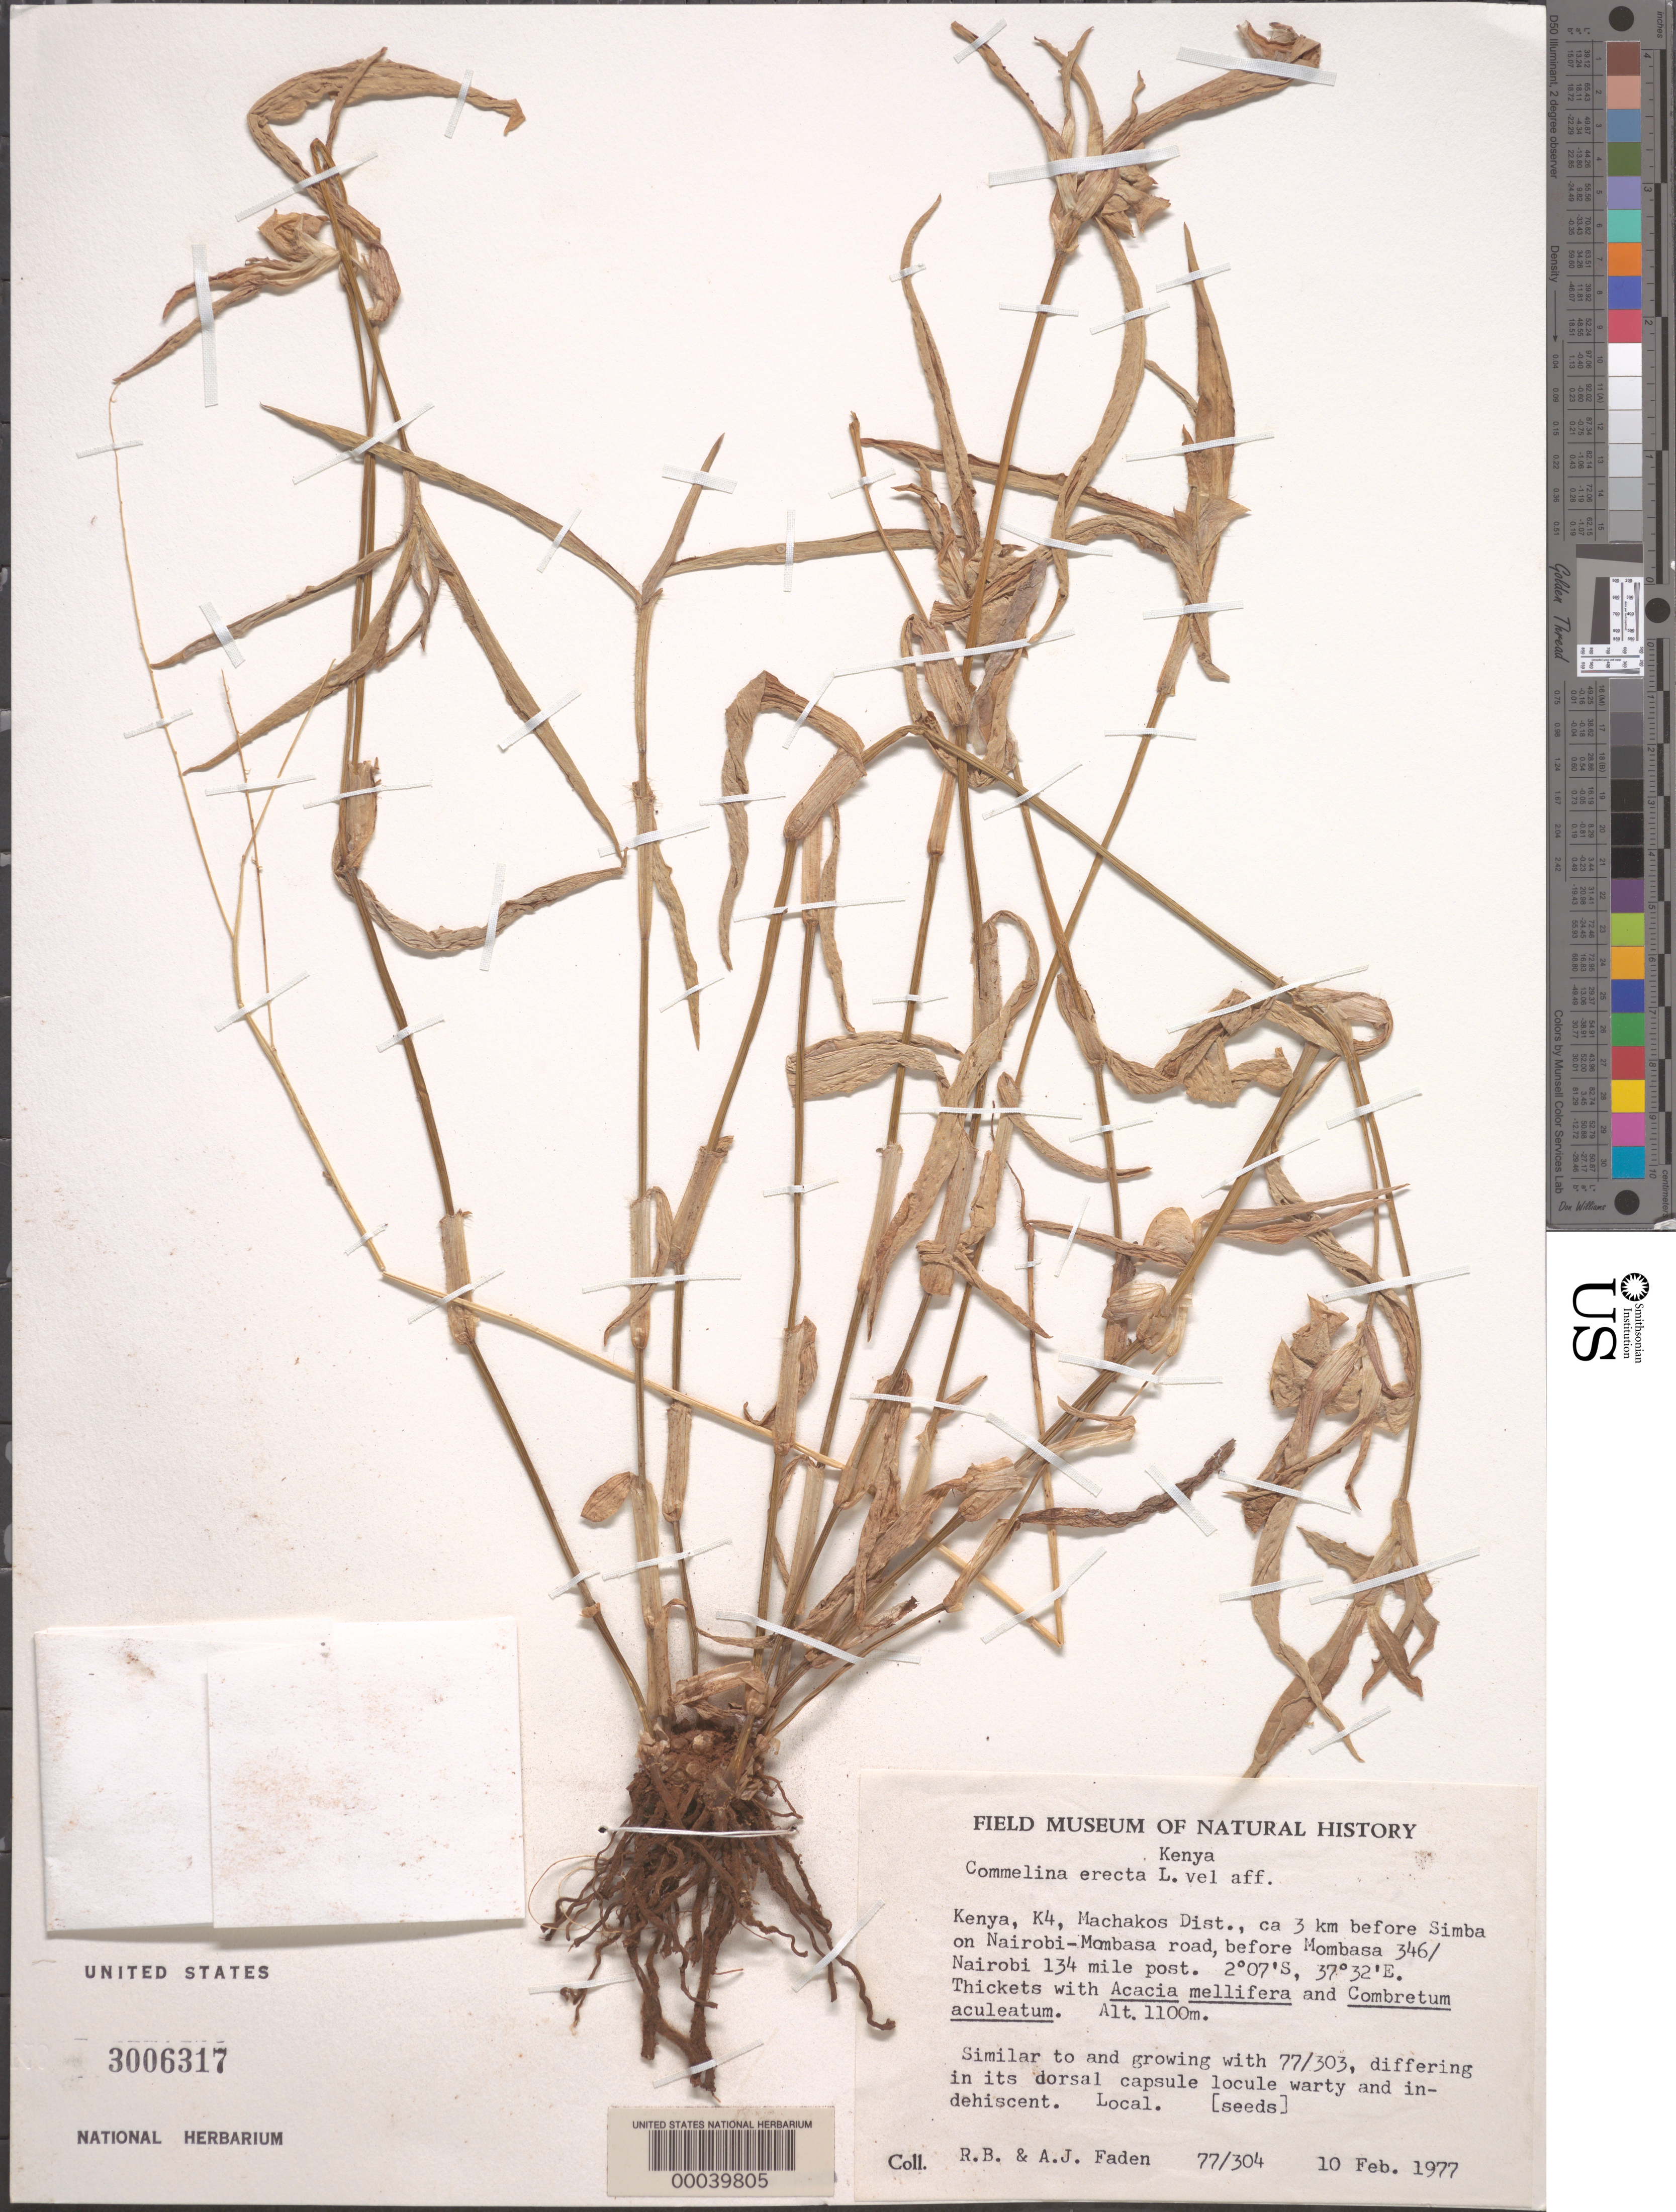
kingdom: Plantae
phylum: Tracheophyta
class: Liliopsida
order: Commelinales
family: Commelinaceae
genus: Commelina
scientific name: Commelina erecta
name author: L.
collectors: R. B. Faden & A. J. Faden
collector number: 77/304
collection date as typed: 10 Feb 1977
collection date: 1977-02-10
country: Kenya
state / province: Machakos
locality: Simba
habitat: Thickets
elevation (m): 1100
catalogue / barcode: US 3006317